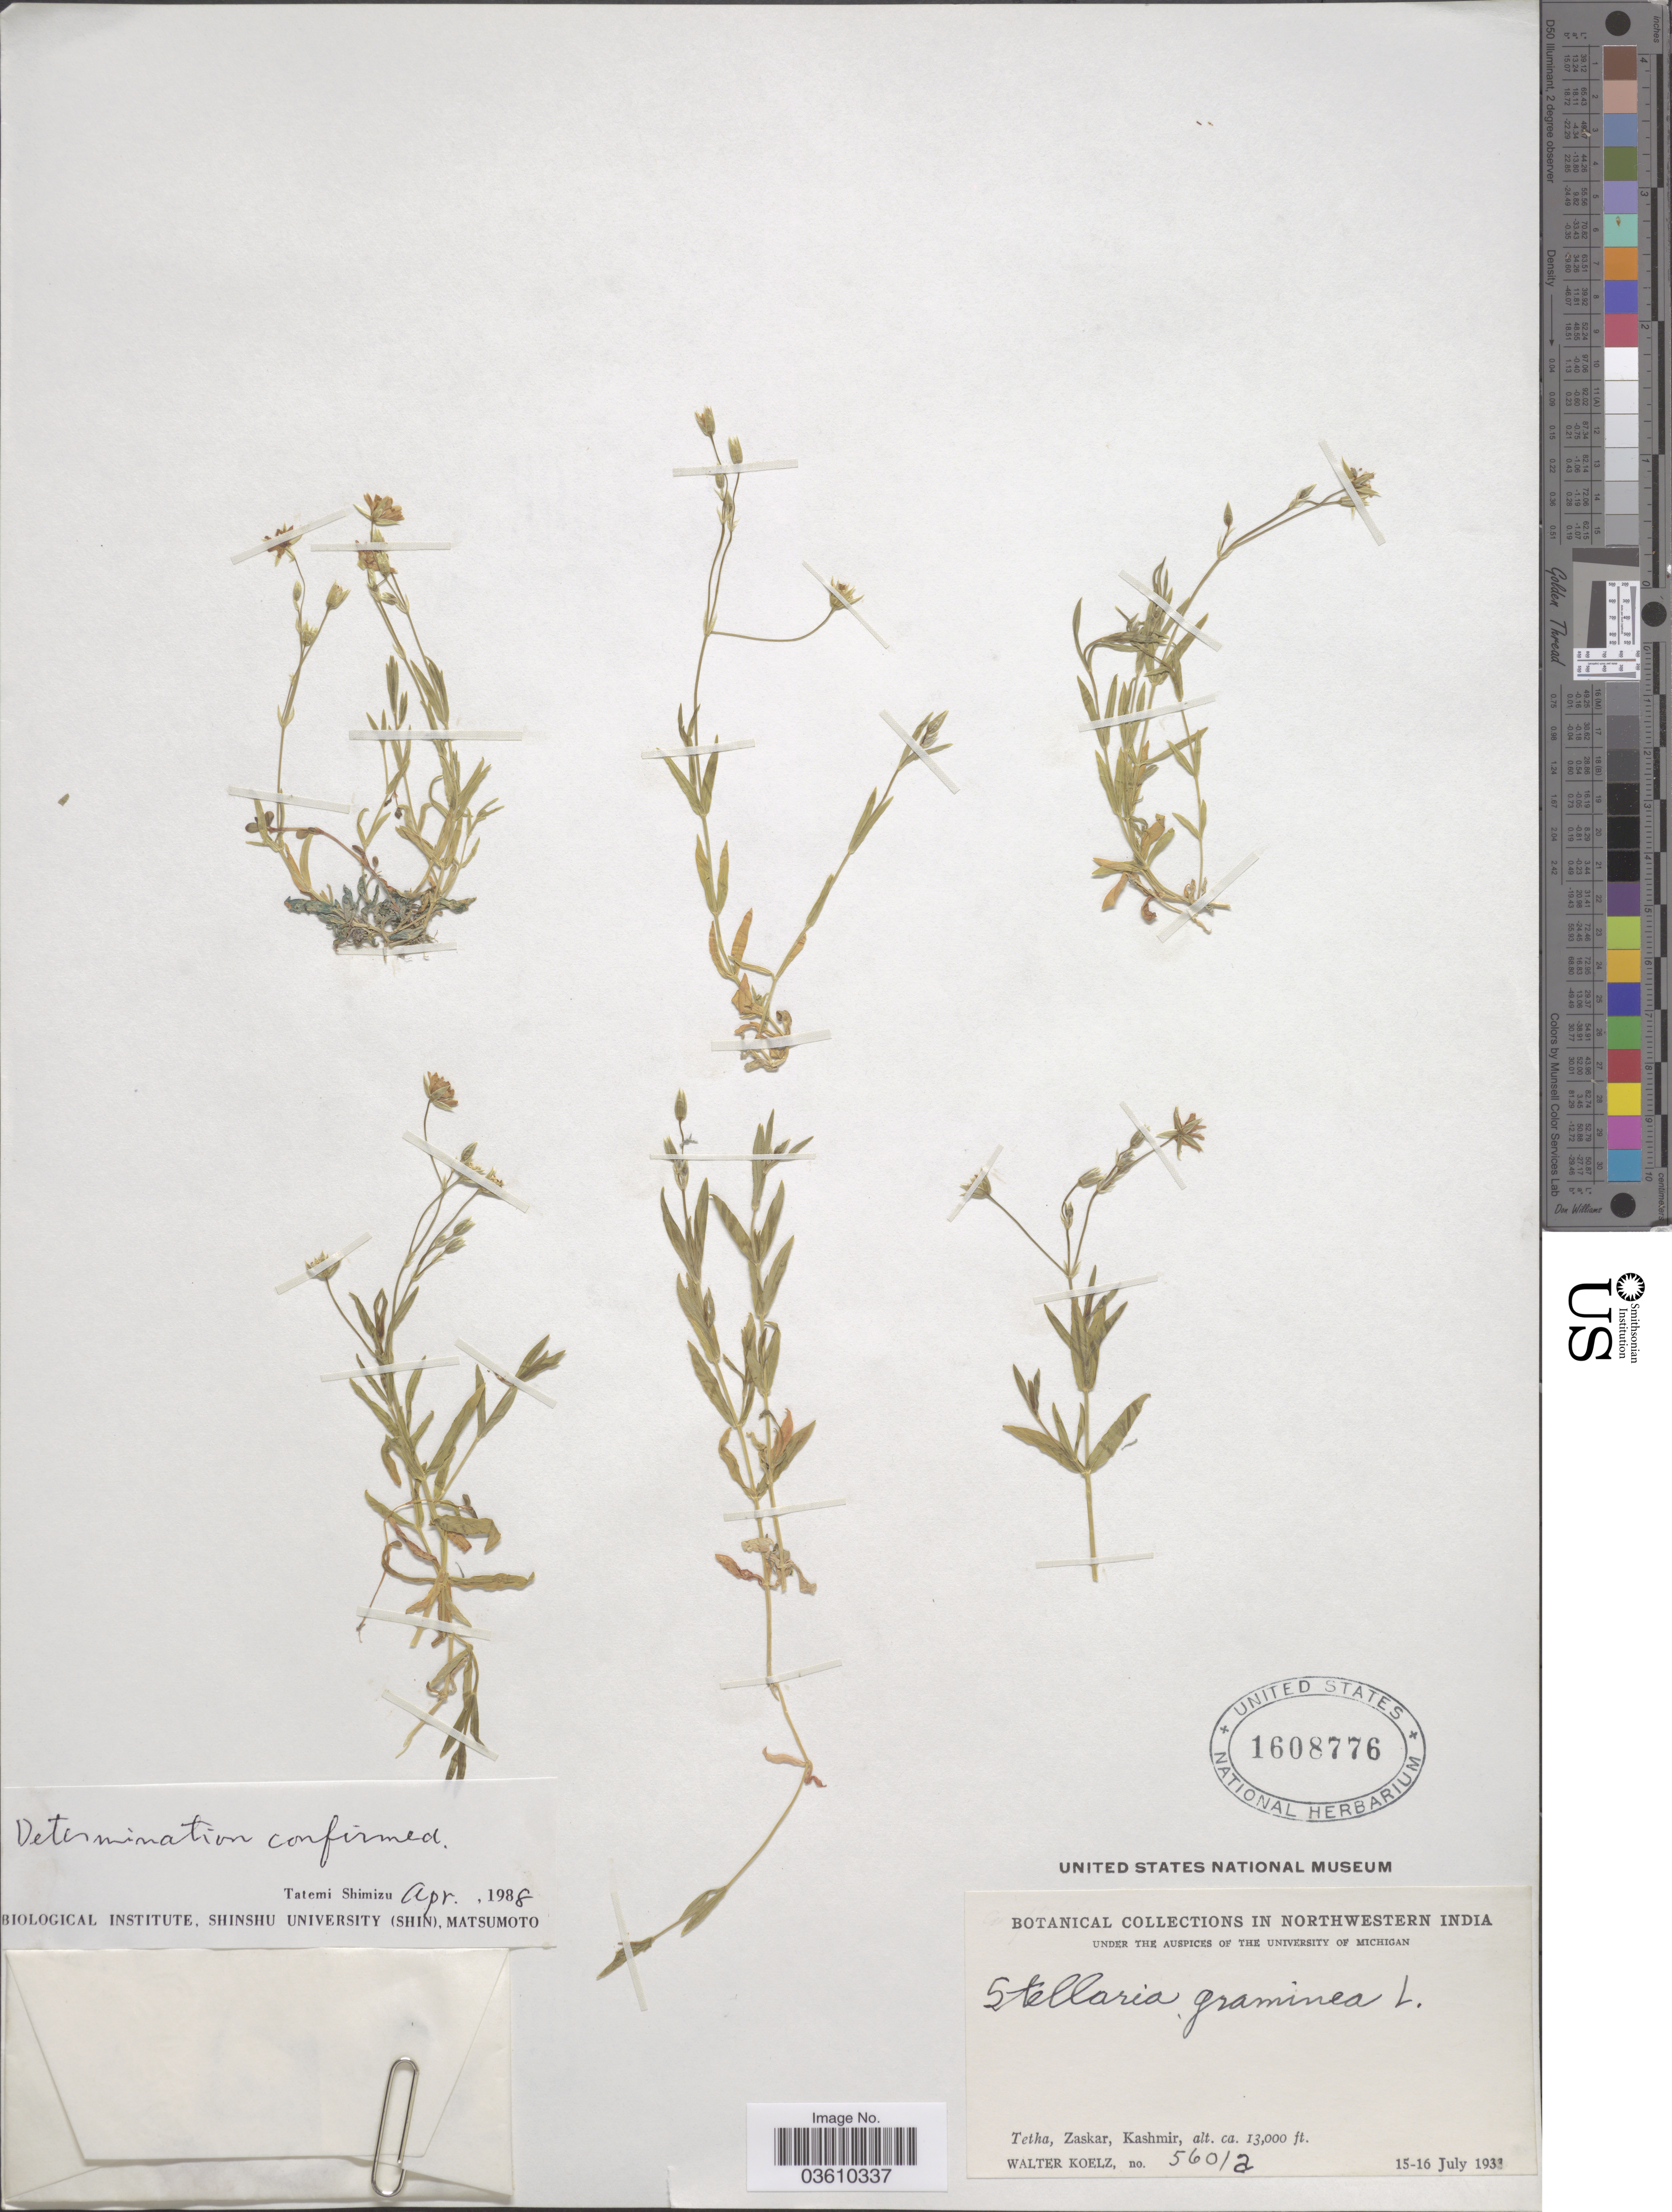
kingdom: Plantae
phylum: Tracheophyta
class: Magnoliopsida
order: Caryophyllales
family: Caryophyllaceae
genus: Stellaria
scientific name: Stellaria graminea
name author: L.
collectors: W. N. Koelz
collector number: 56012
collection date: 1933-07-15/1933-07-16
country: India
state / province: Jammu and Kashmir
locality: Northwestern India. Tetha, Zaskar, Kashmir.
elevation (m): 3962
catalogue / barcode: US 1608776